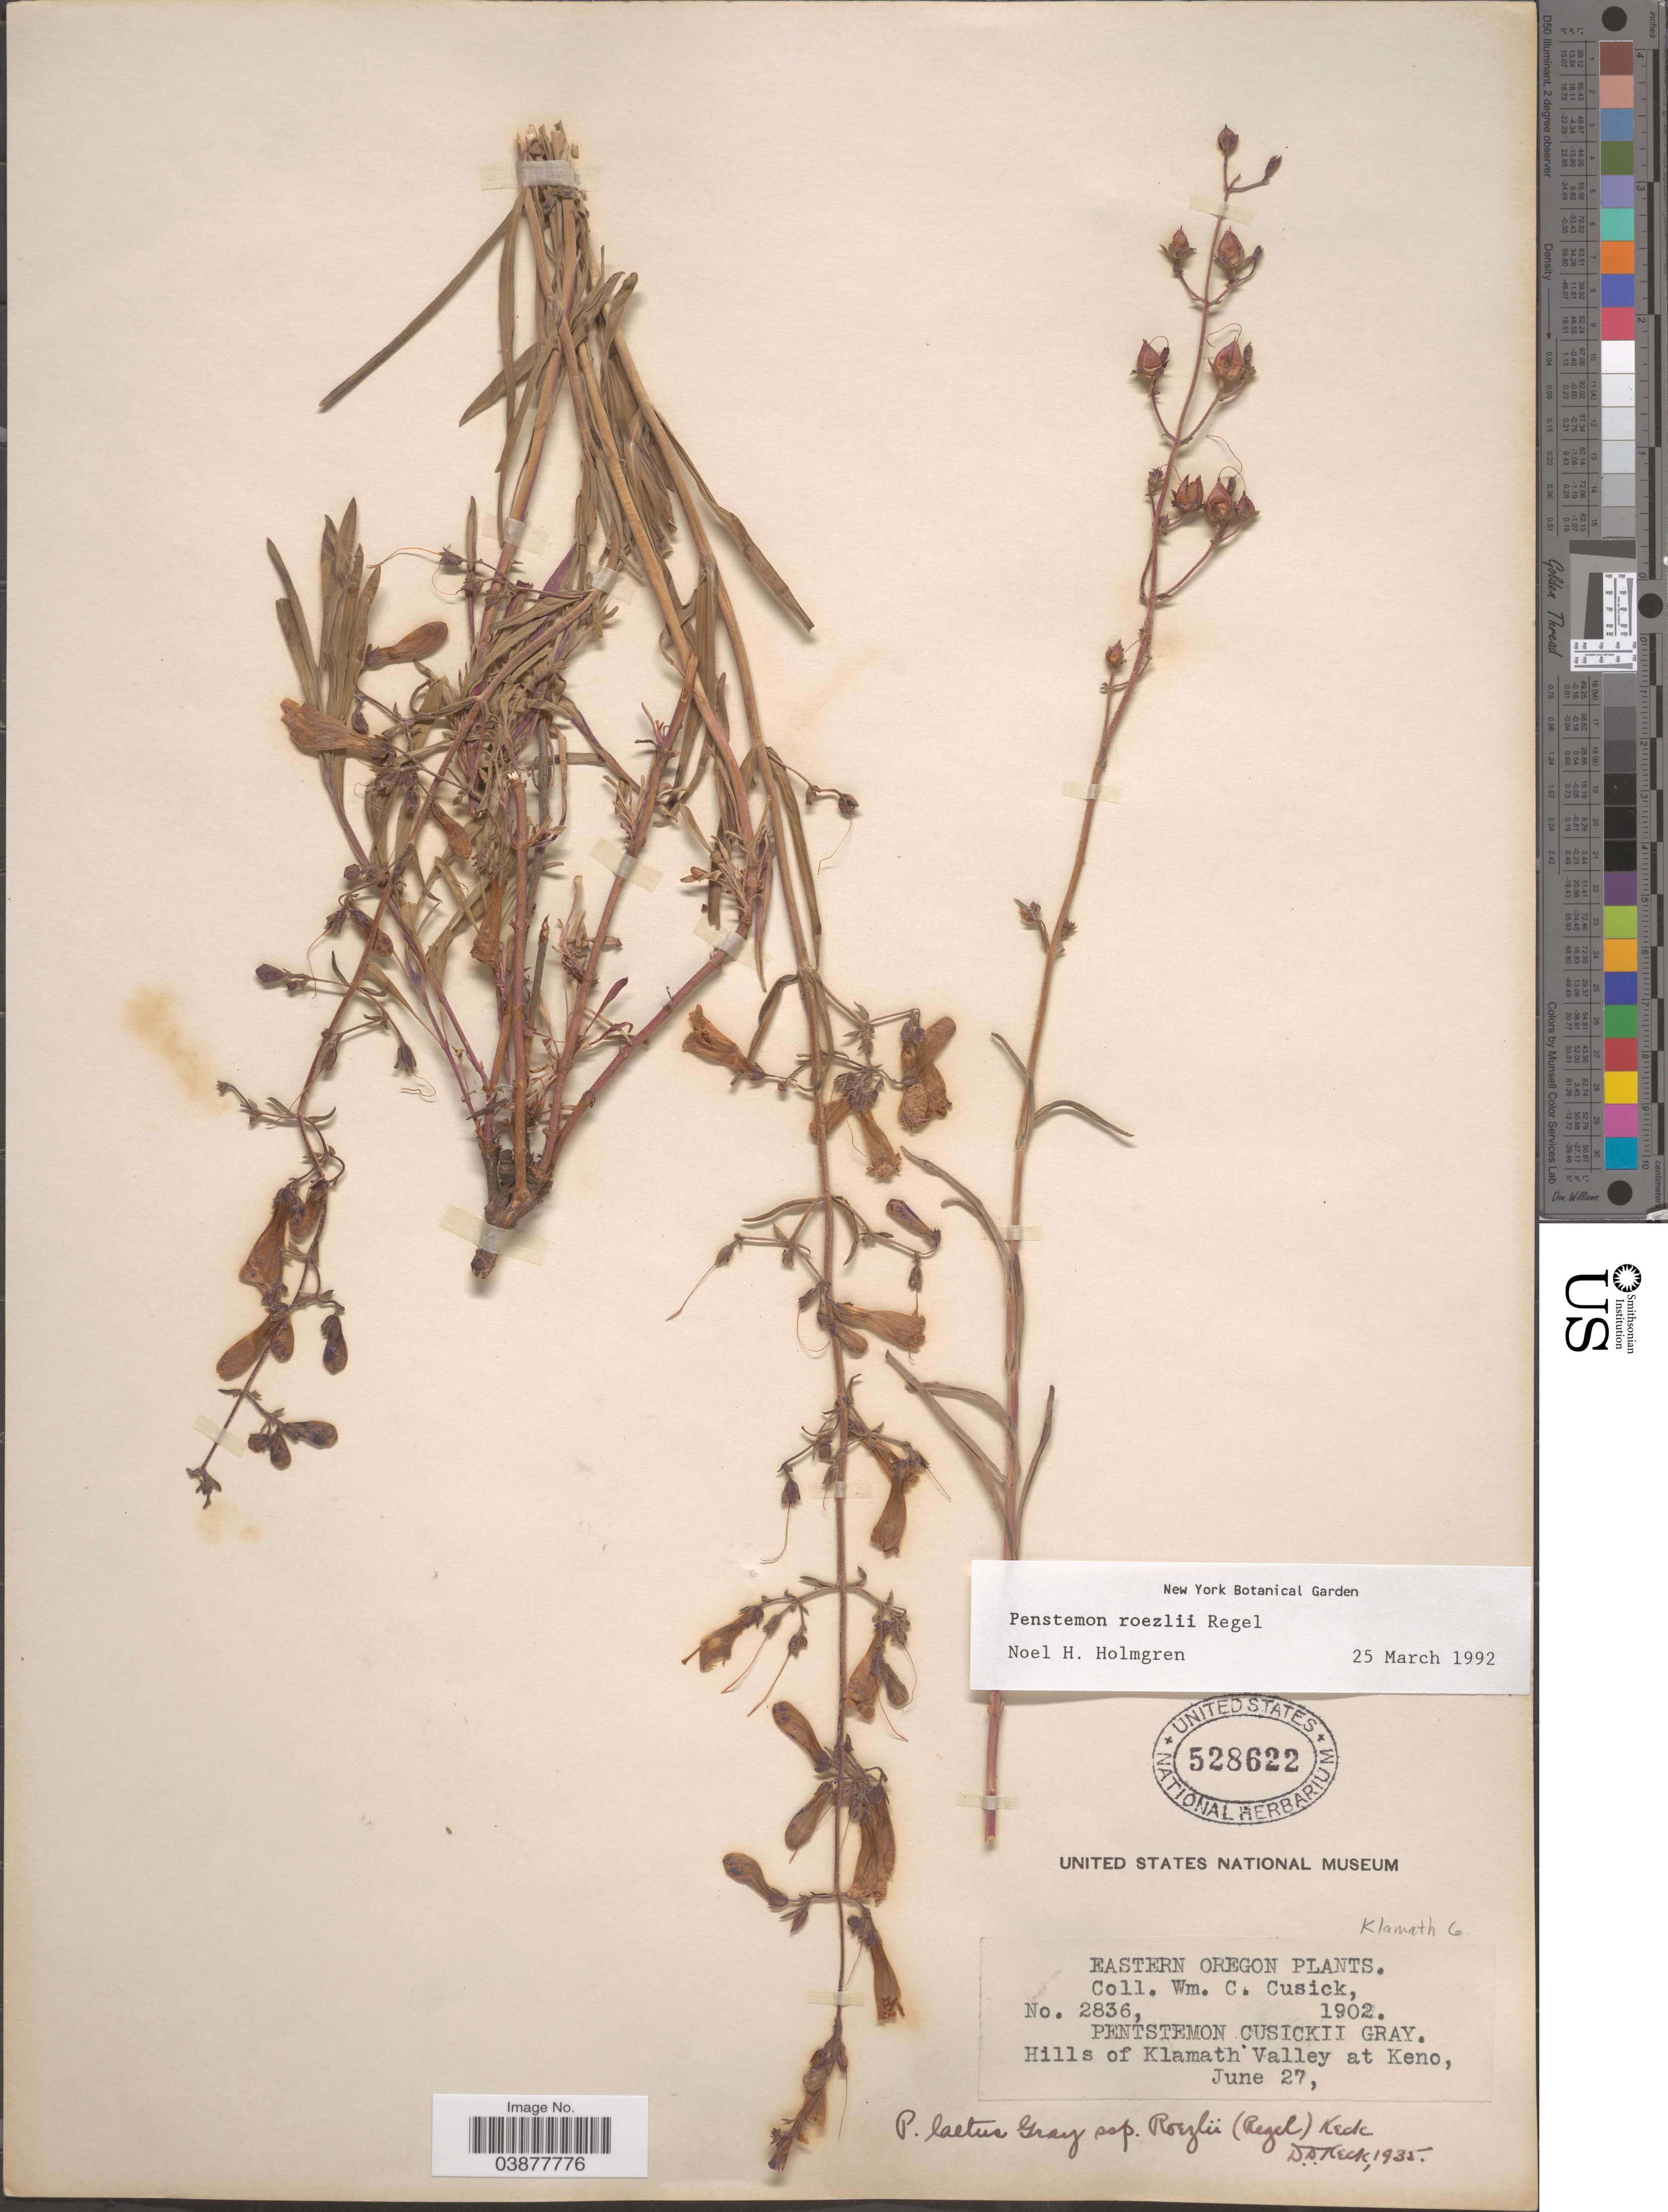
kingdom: Plantae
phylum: Tracheophyta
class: Magnoliopsida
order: Lamiales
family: Plantaginaceae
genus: Penstemon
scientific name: Penstemon roezlii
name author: Regel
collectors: W. C. Cusick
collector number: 2836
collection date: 1902-06-27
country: United States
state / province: Oregon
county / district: Klamath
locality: Eastern Oregon. Hills of Klamath Valley at Keno. Klamath Co.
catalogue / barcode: US 528622